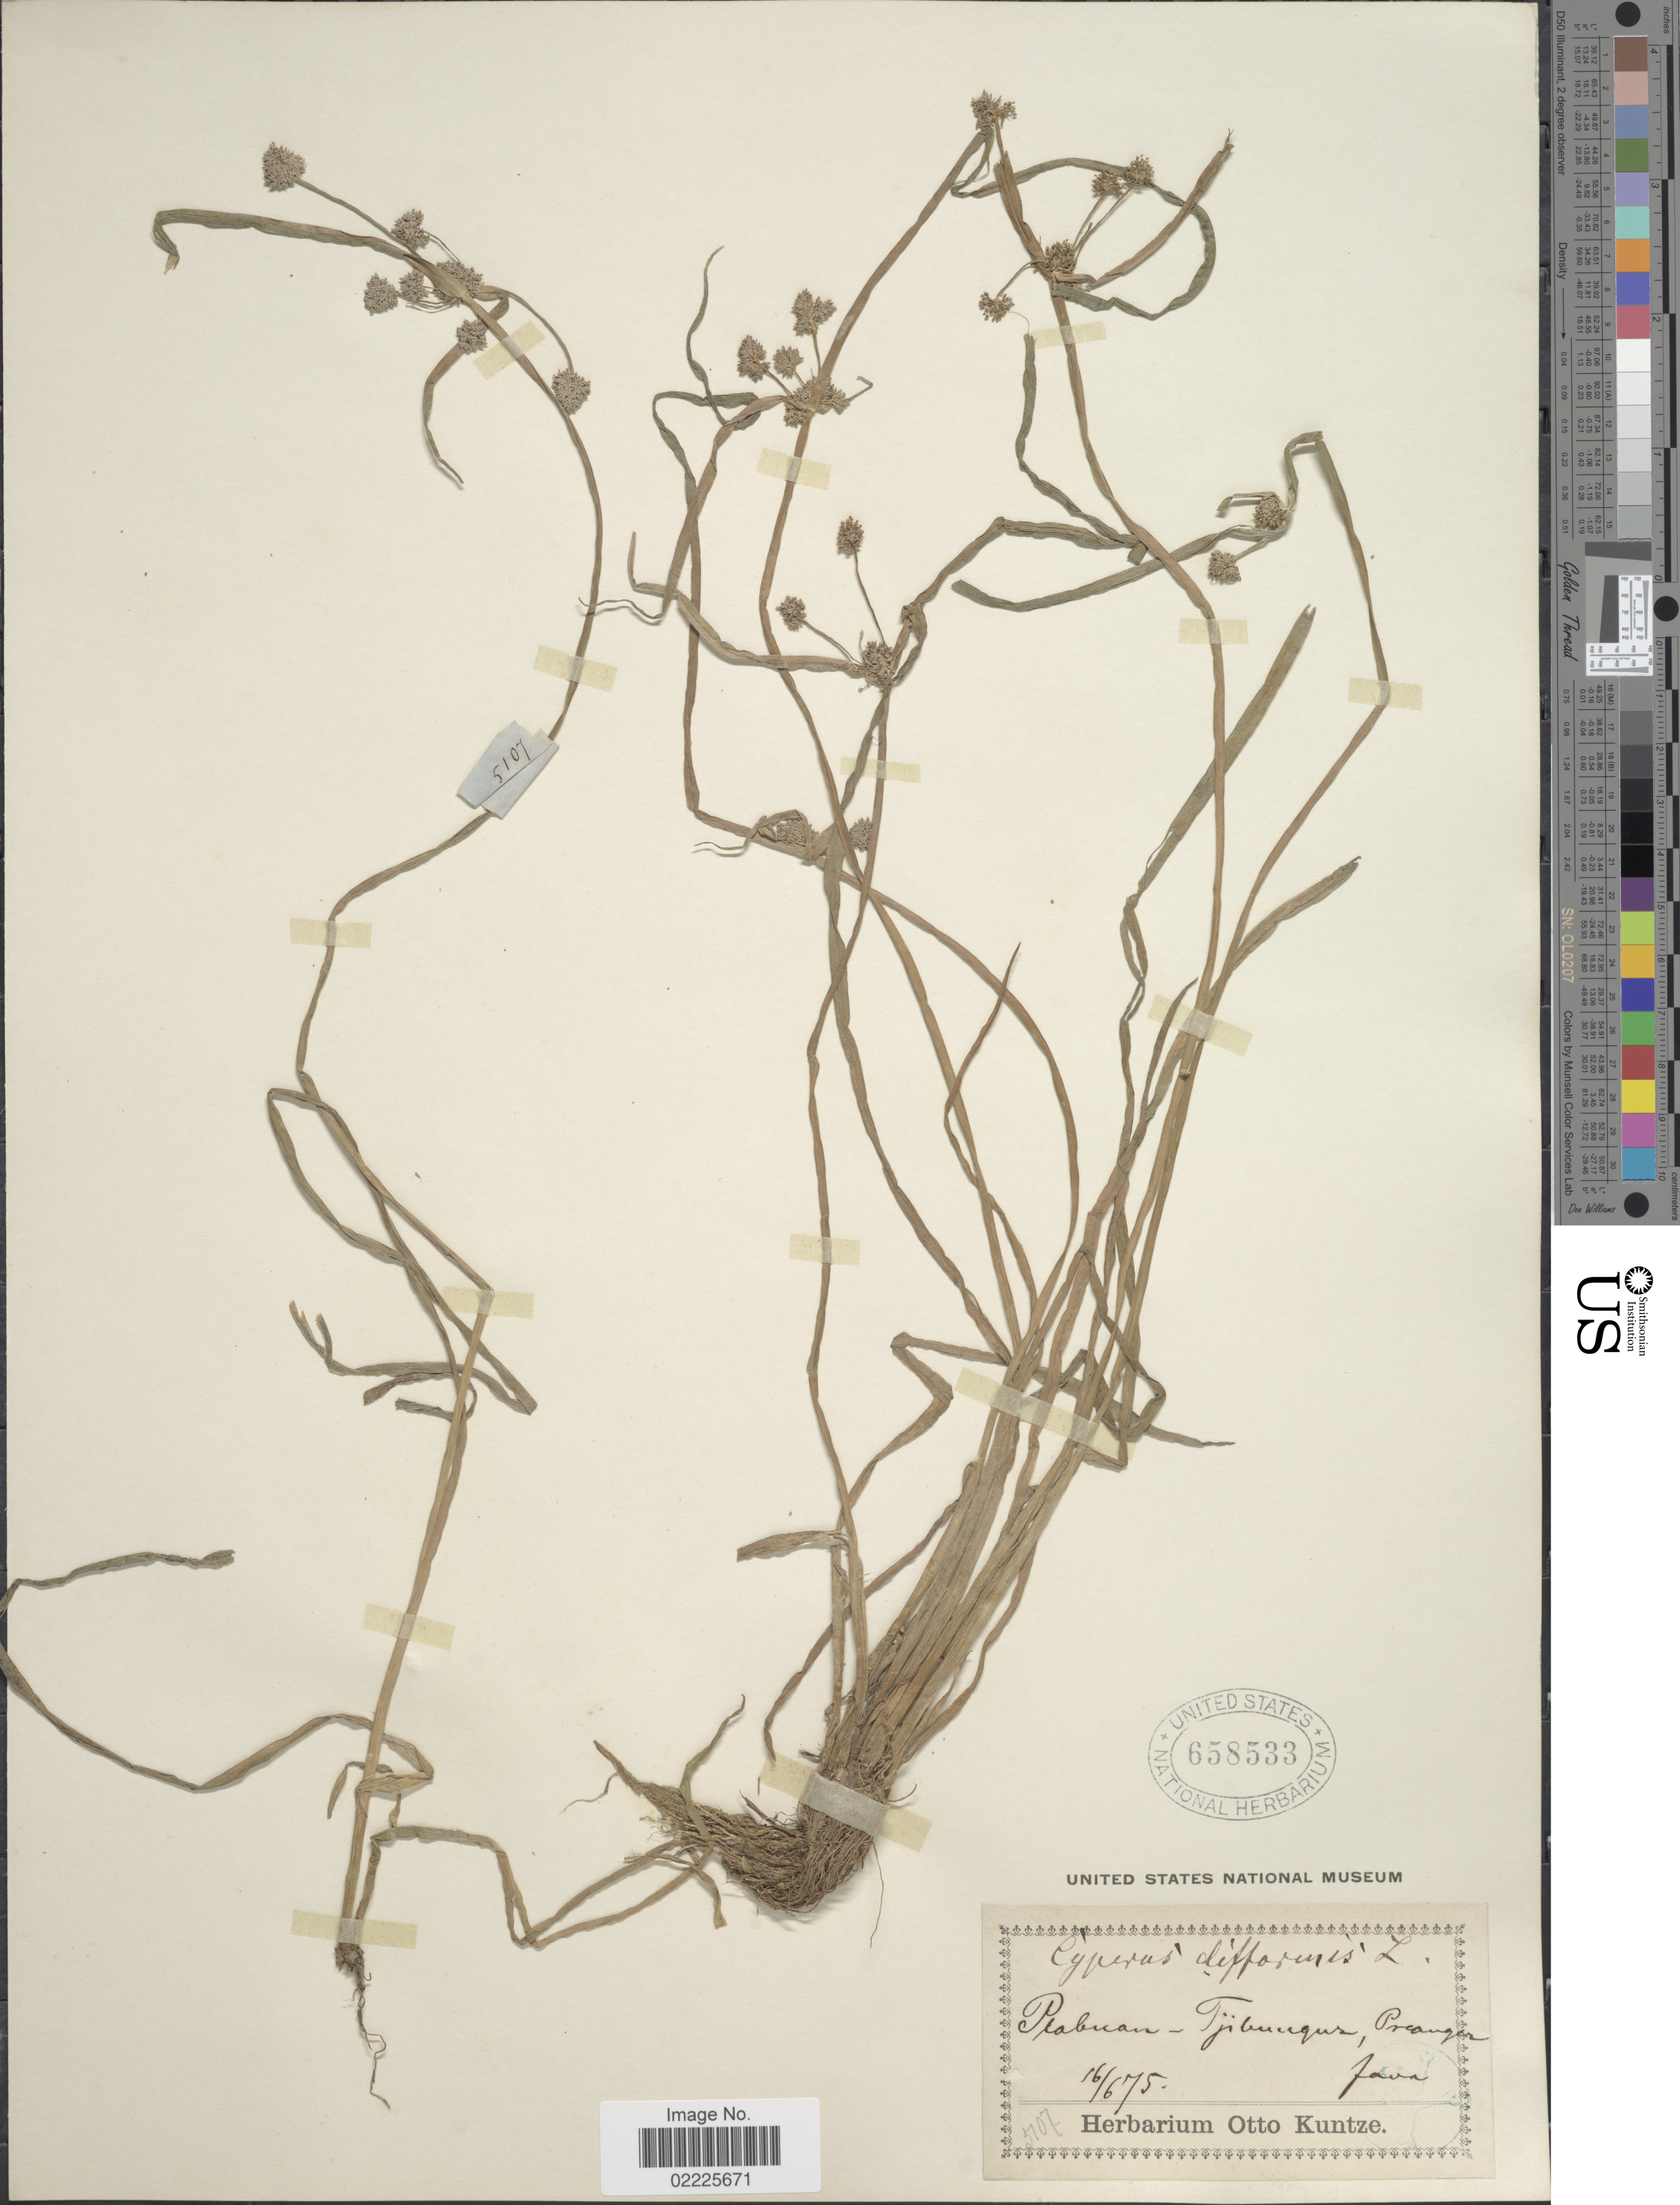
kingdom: Plantae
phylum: Tracheophyta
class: Liliopsida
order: Poales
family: Cyperaceae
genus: Cyperus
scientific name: Cyperus difformis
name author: L.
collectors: ex herb. Otto Kuntze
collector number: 707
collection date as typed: Transcribed d/m/y: 16/6/75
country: Indonesia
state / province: Java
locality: Plabucan-Tjibungur, Preanger. [interpreted]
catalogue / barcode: US 658533